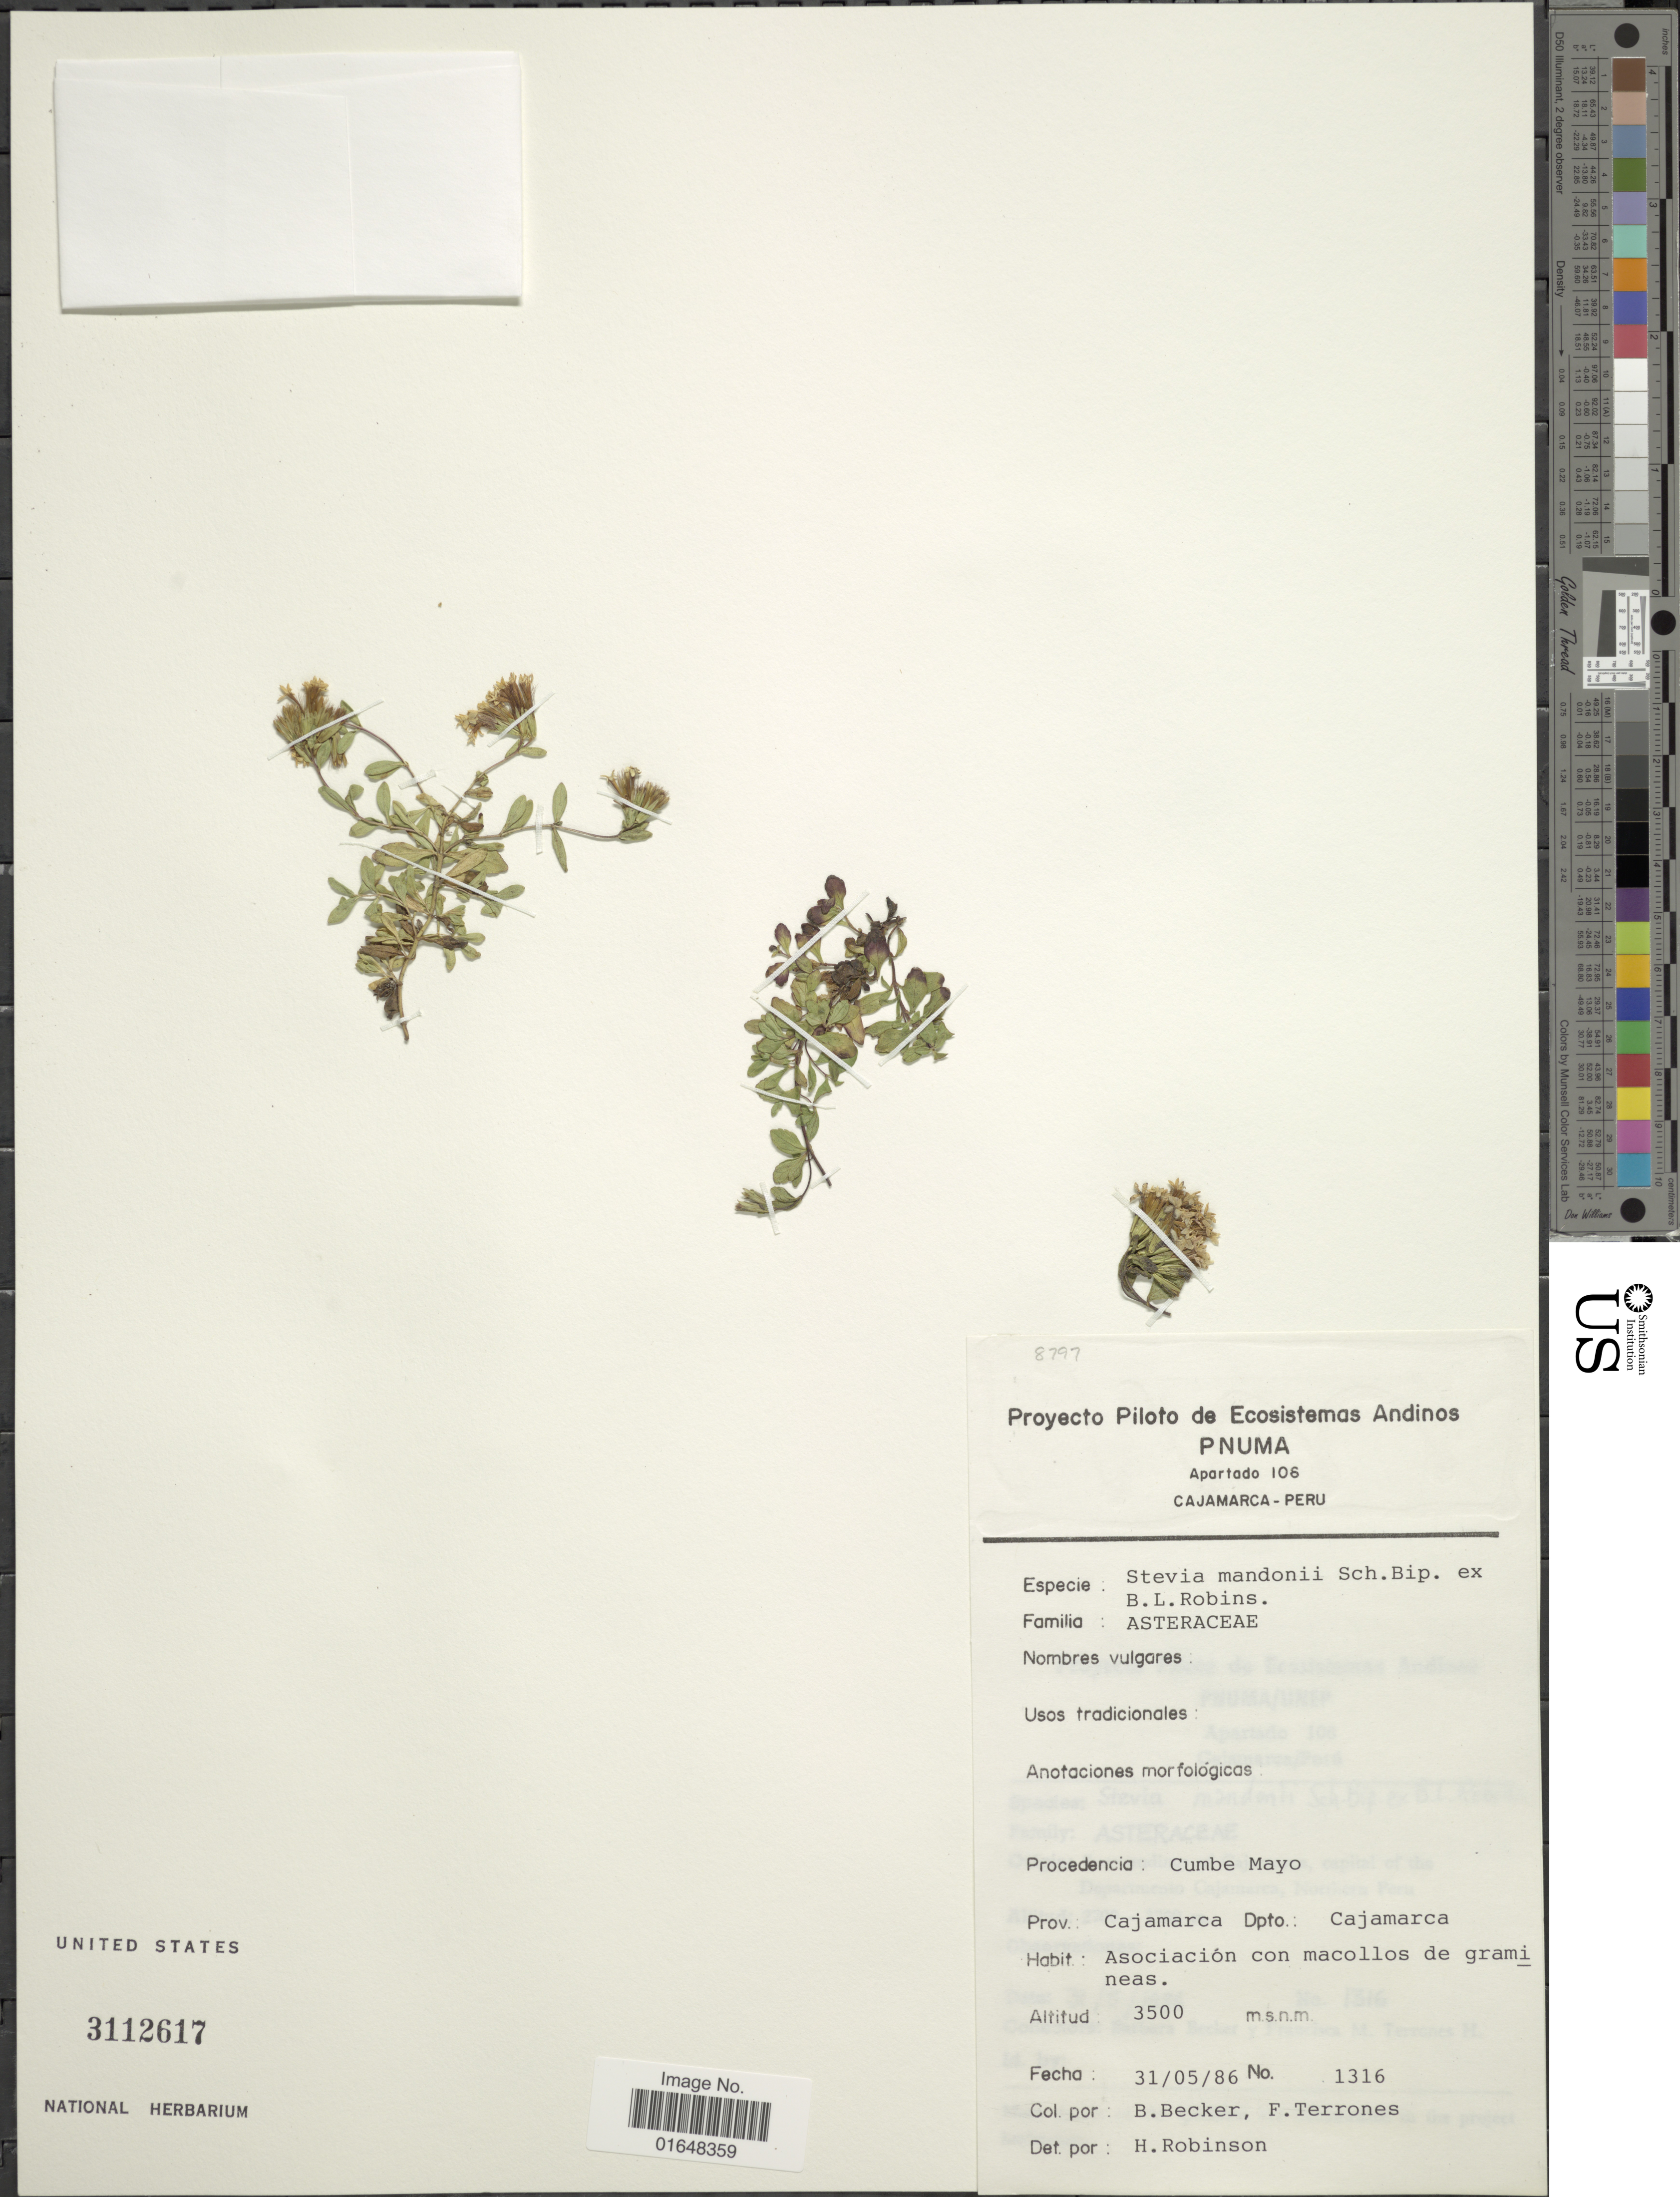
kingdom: Plantae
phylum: Tracheophyta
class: Magnoliopsida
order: Asterales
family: Asteraceae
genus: Stevia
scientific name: Stevia mandonii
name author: Sch. Bip.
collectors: B. Becker & F. Terrones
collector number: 1316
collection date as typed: Transcribed d/m/y: 31/5/86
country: Peru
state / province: Cajamarca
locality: Cumbe Mayo. Prov.: Cajamarca. Dpto.: Cajamarca. Asociación con macollos de gramineas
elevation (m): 3500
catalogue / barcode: US 3112617